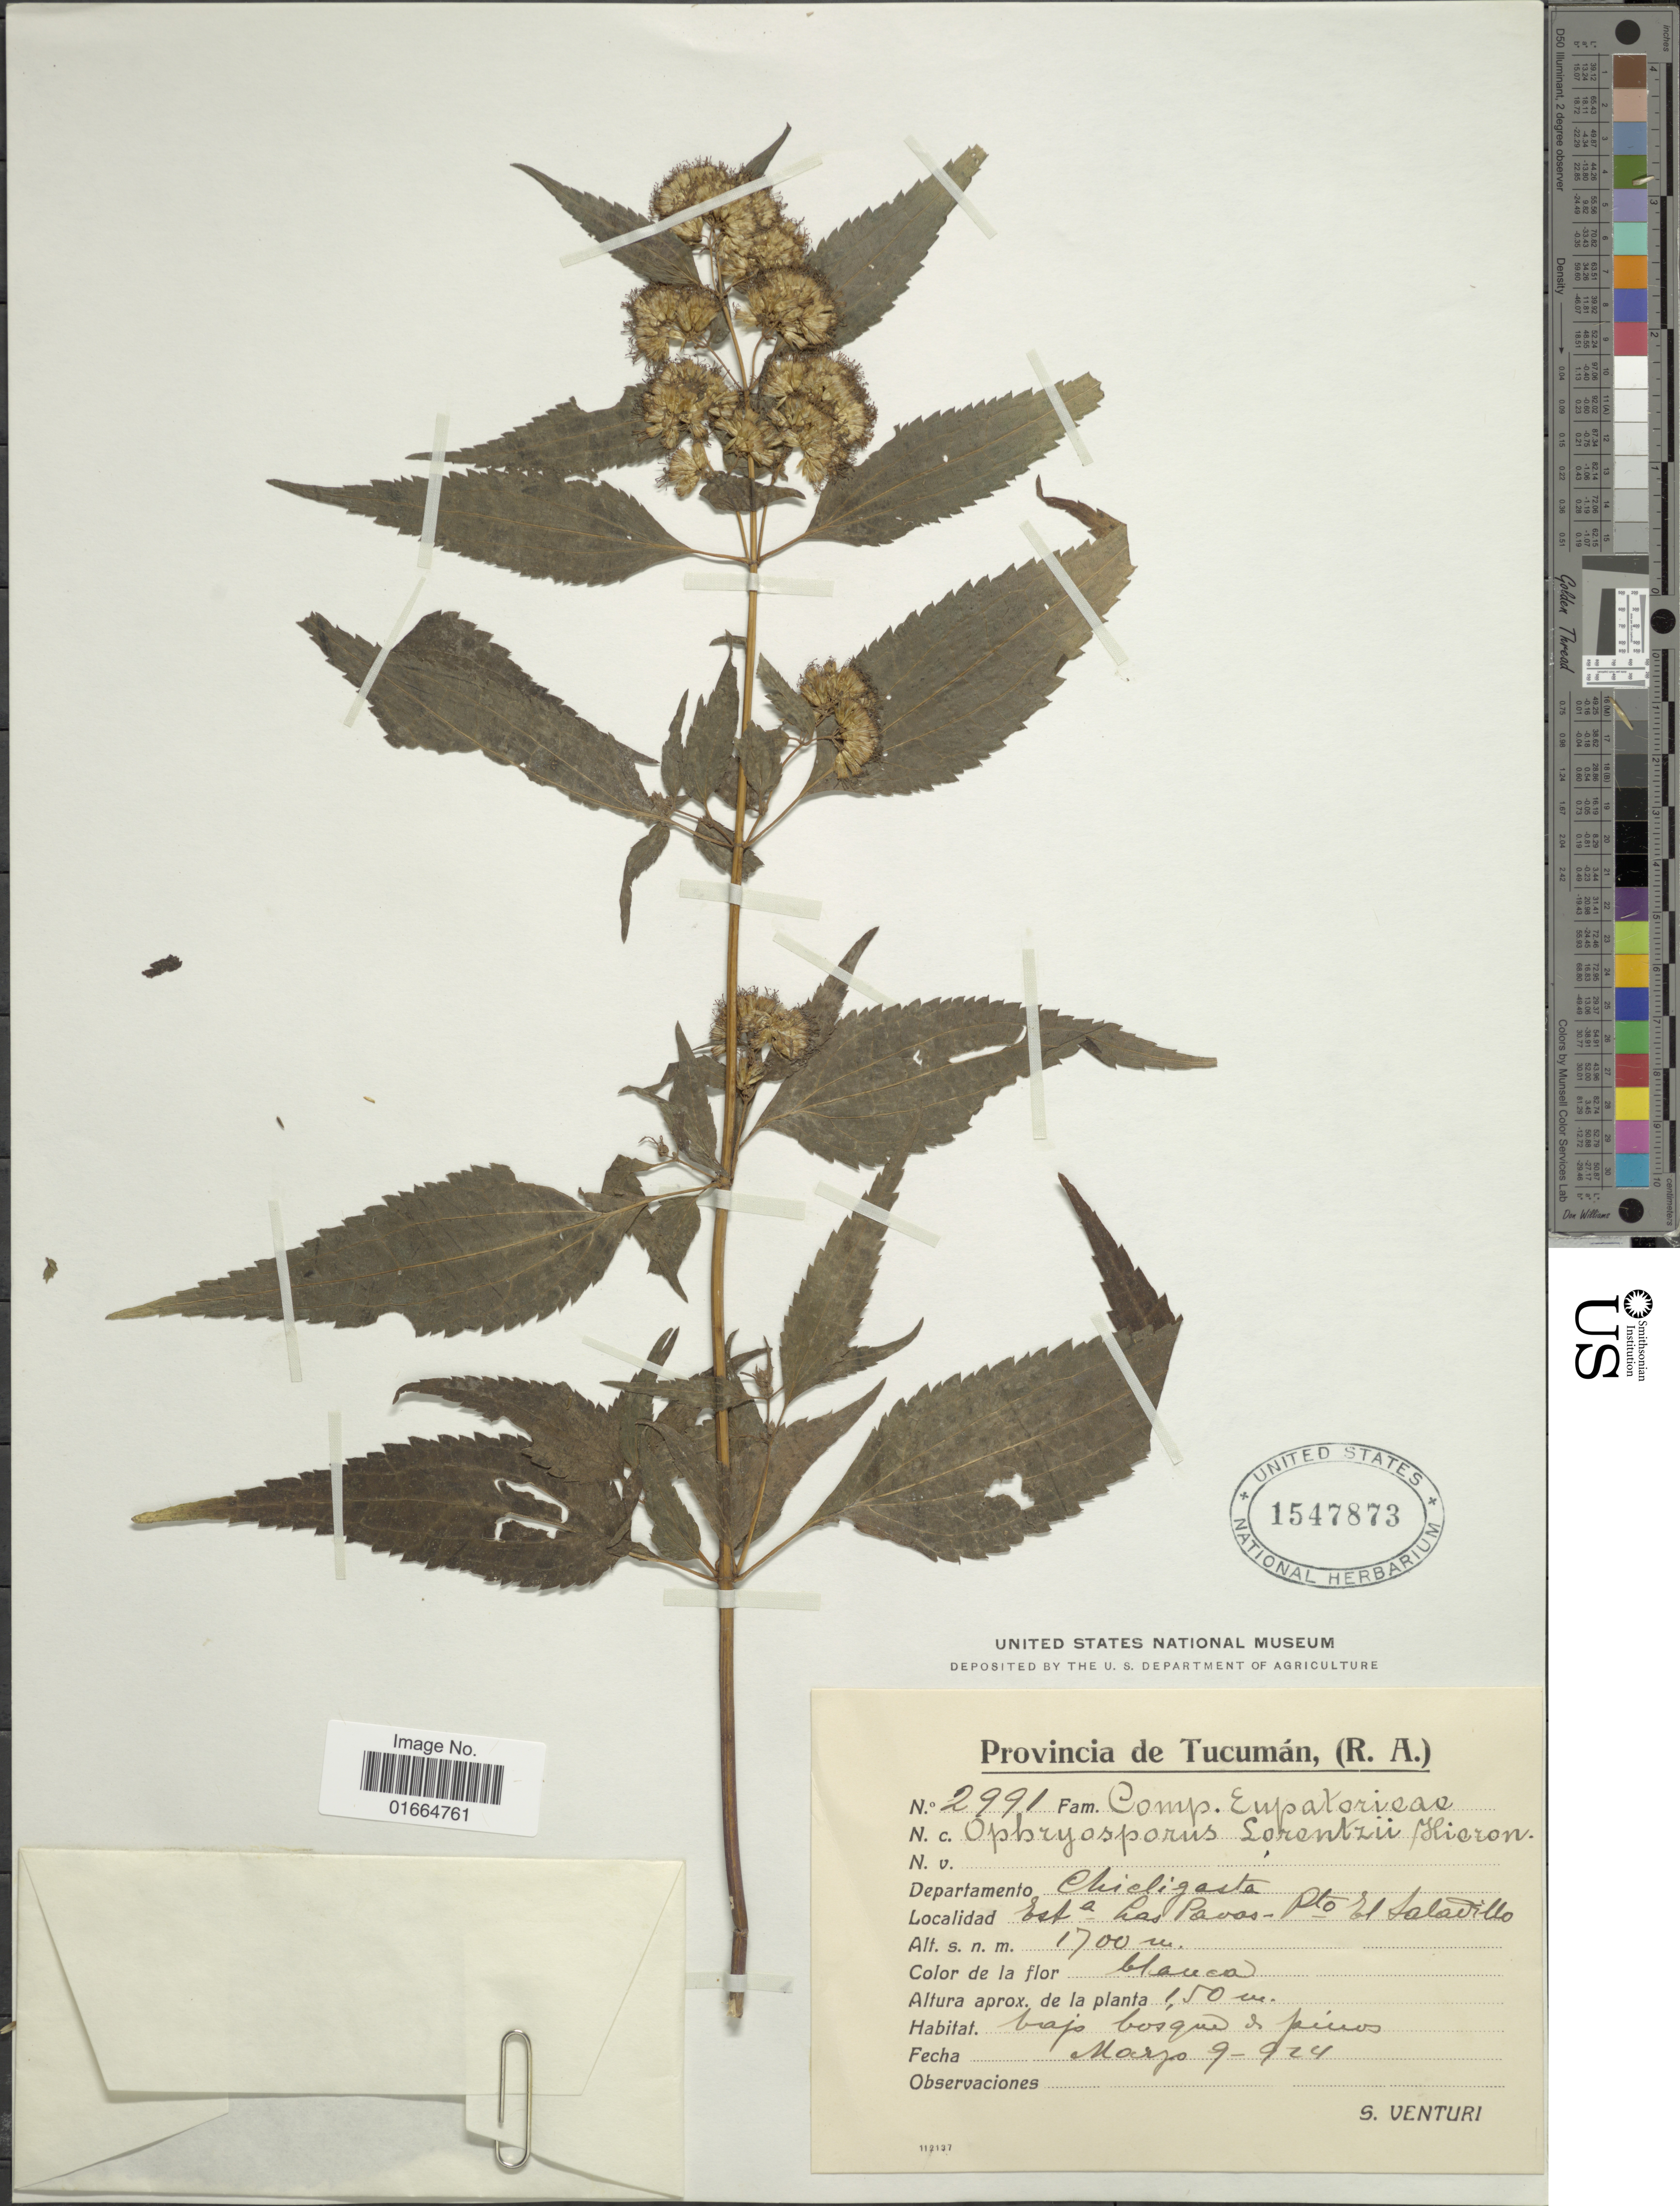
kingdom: Plantae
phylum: Tracheophyta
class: Magnoliopsida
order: Asterales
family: Asteraceae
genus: Ophryosporus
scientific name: Ophryosporus lorentzii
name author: Hieron.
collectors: S. Venturi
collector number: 2991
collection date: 1924-03-09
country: Argentina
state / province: Tucuman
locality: Provincia de Tucuman, (R. A.), Chicligasta, Esta. las Pavos, Pto. El Salavito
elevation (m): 1700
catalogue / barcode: US 1547873